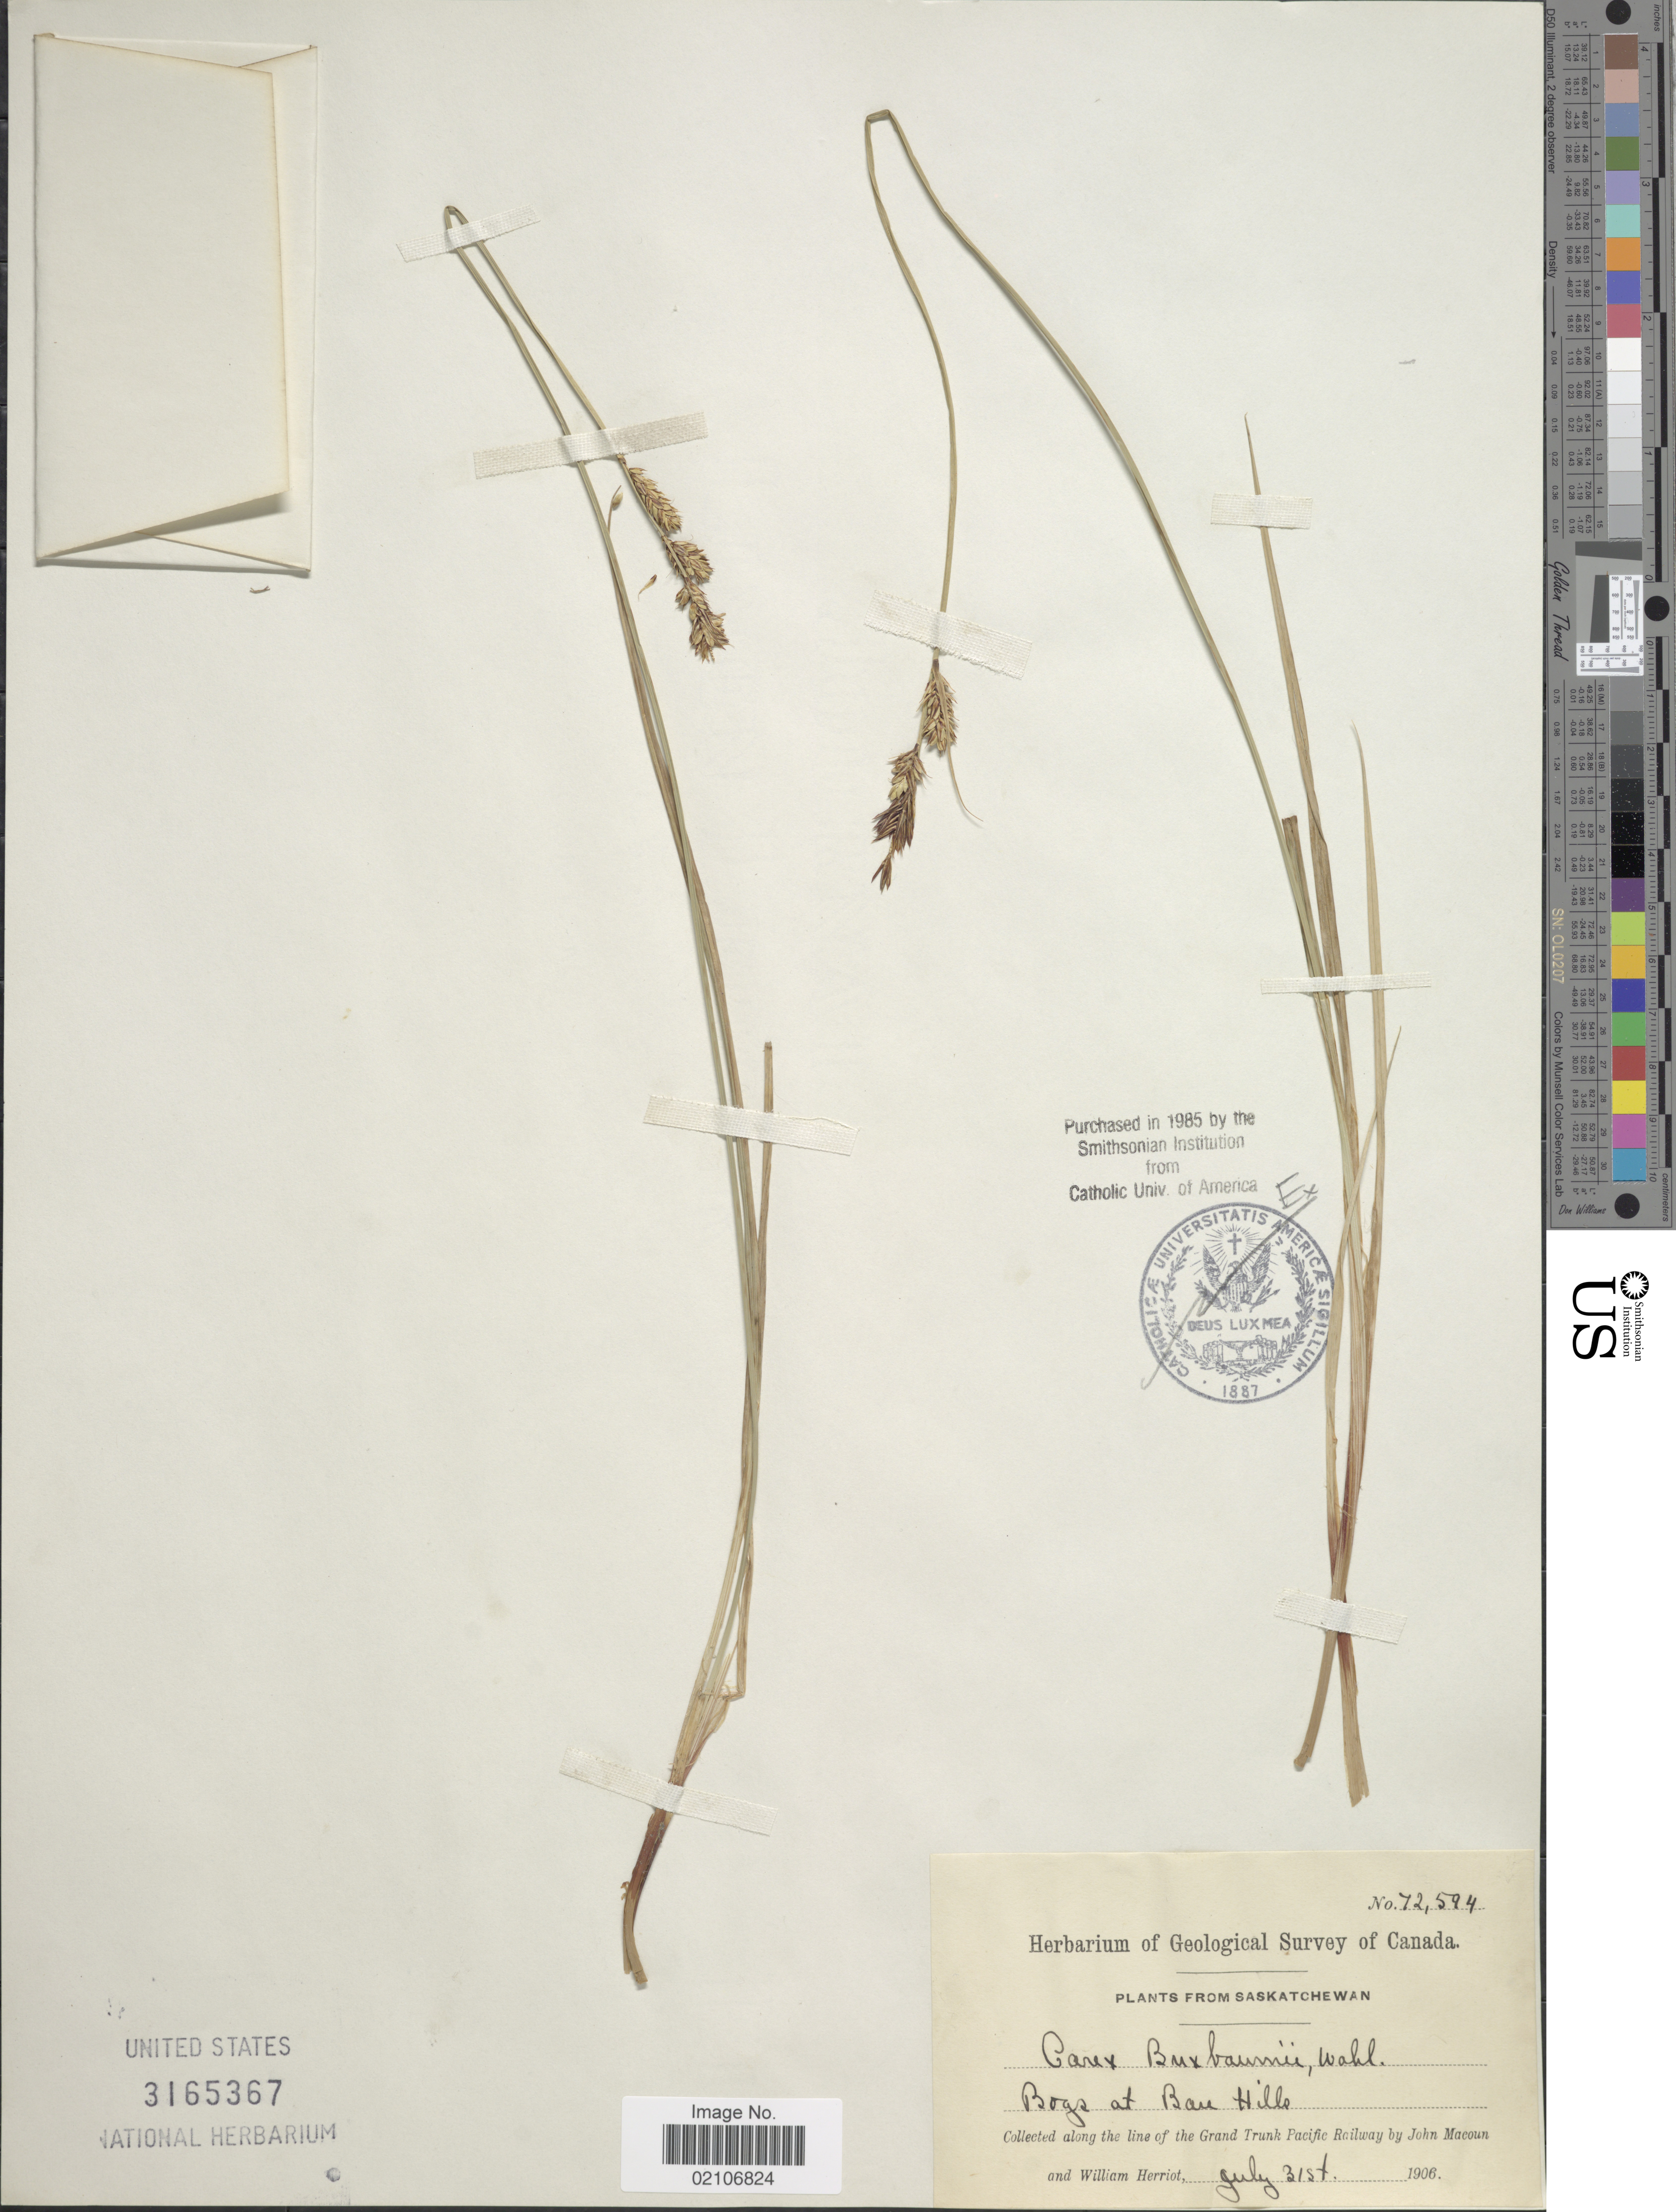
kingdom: Plantae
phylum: Tracheophyta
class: Liliopsida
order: Poales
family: Cyperaceae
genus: Carex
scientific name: Carex buxbaumii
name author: Wahlenb.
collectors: J. Macoun & W. Herriot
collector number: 72594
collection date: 1906-07-31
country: Canada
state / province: Saskatchewan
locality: Bogs at Ban Hills. Along the line of Grand Trunk Pacific Railway.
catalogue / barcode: US 3165367